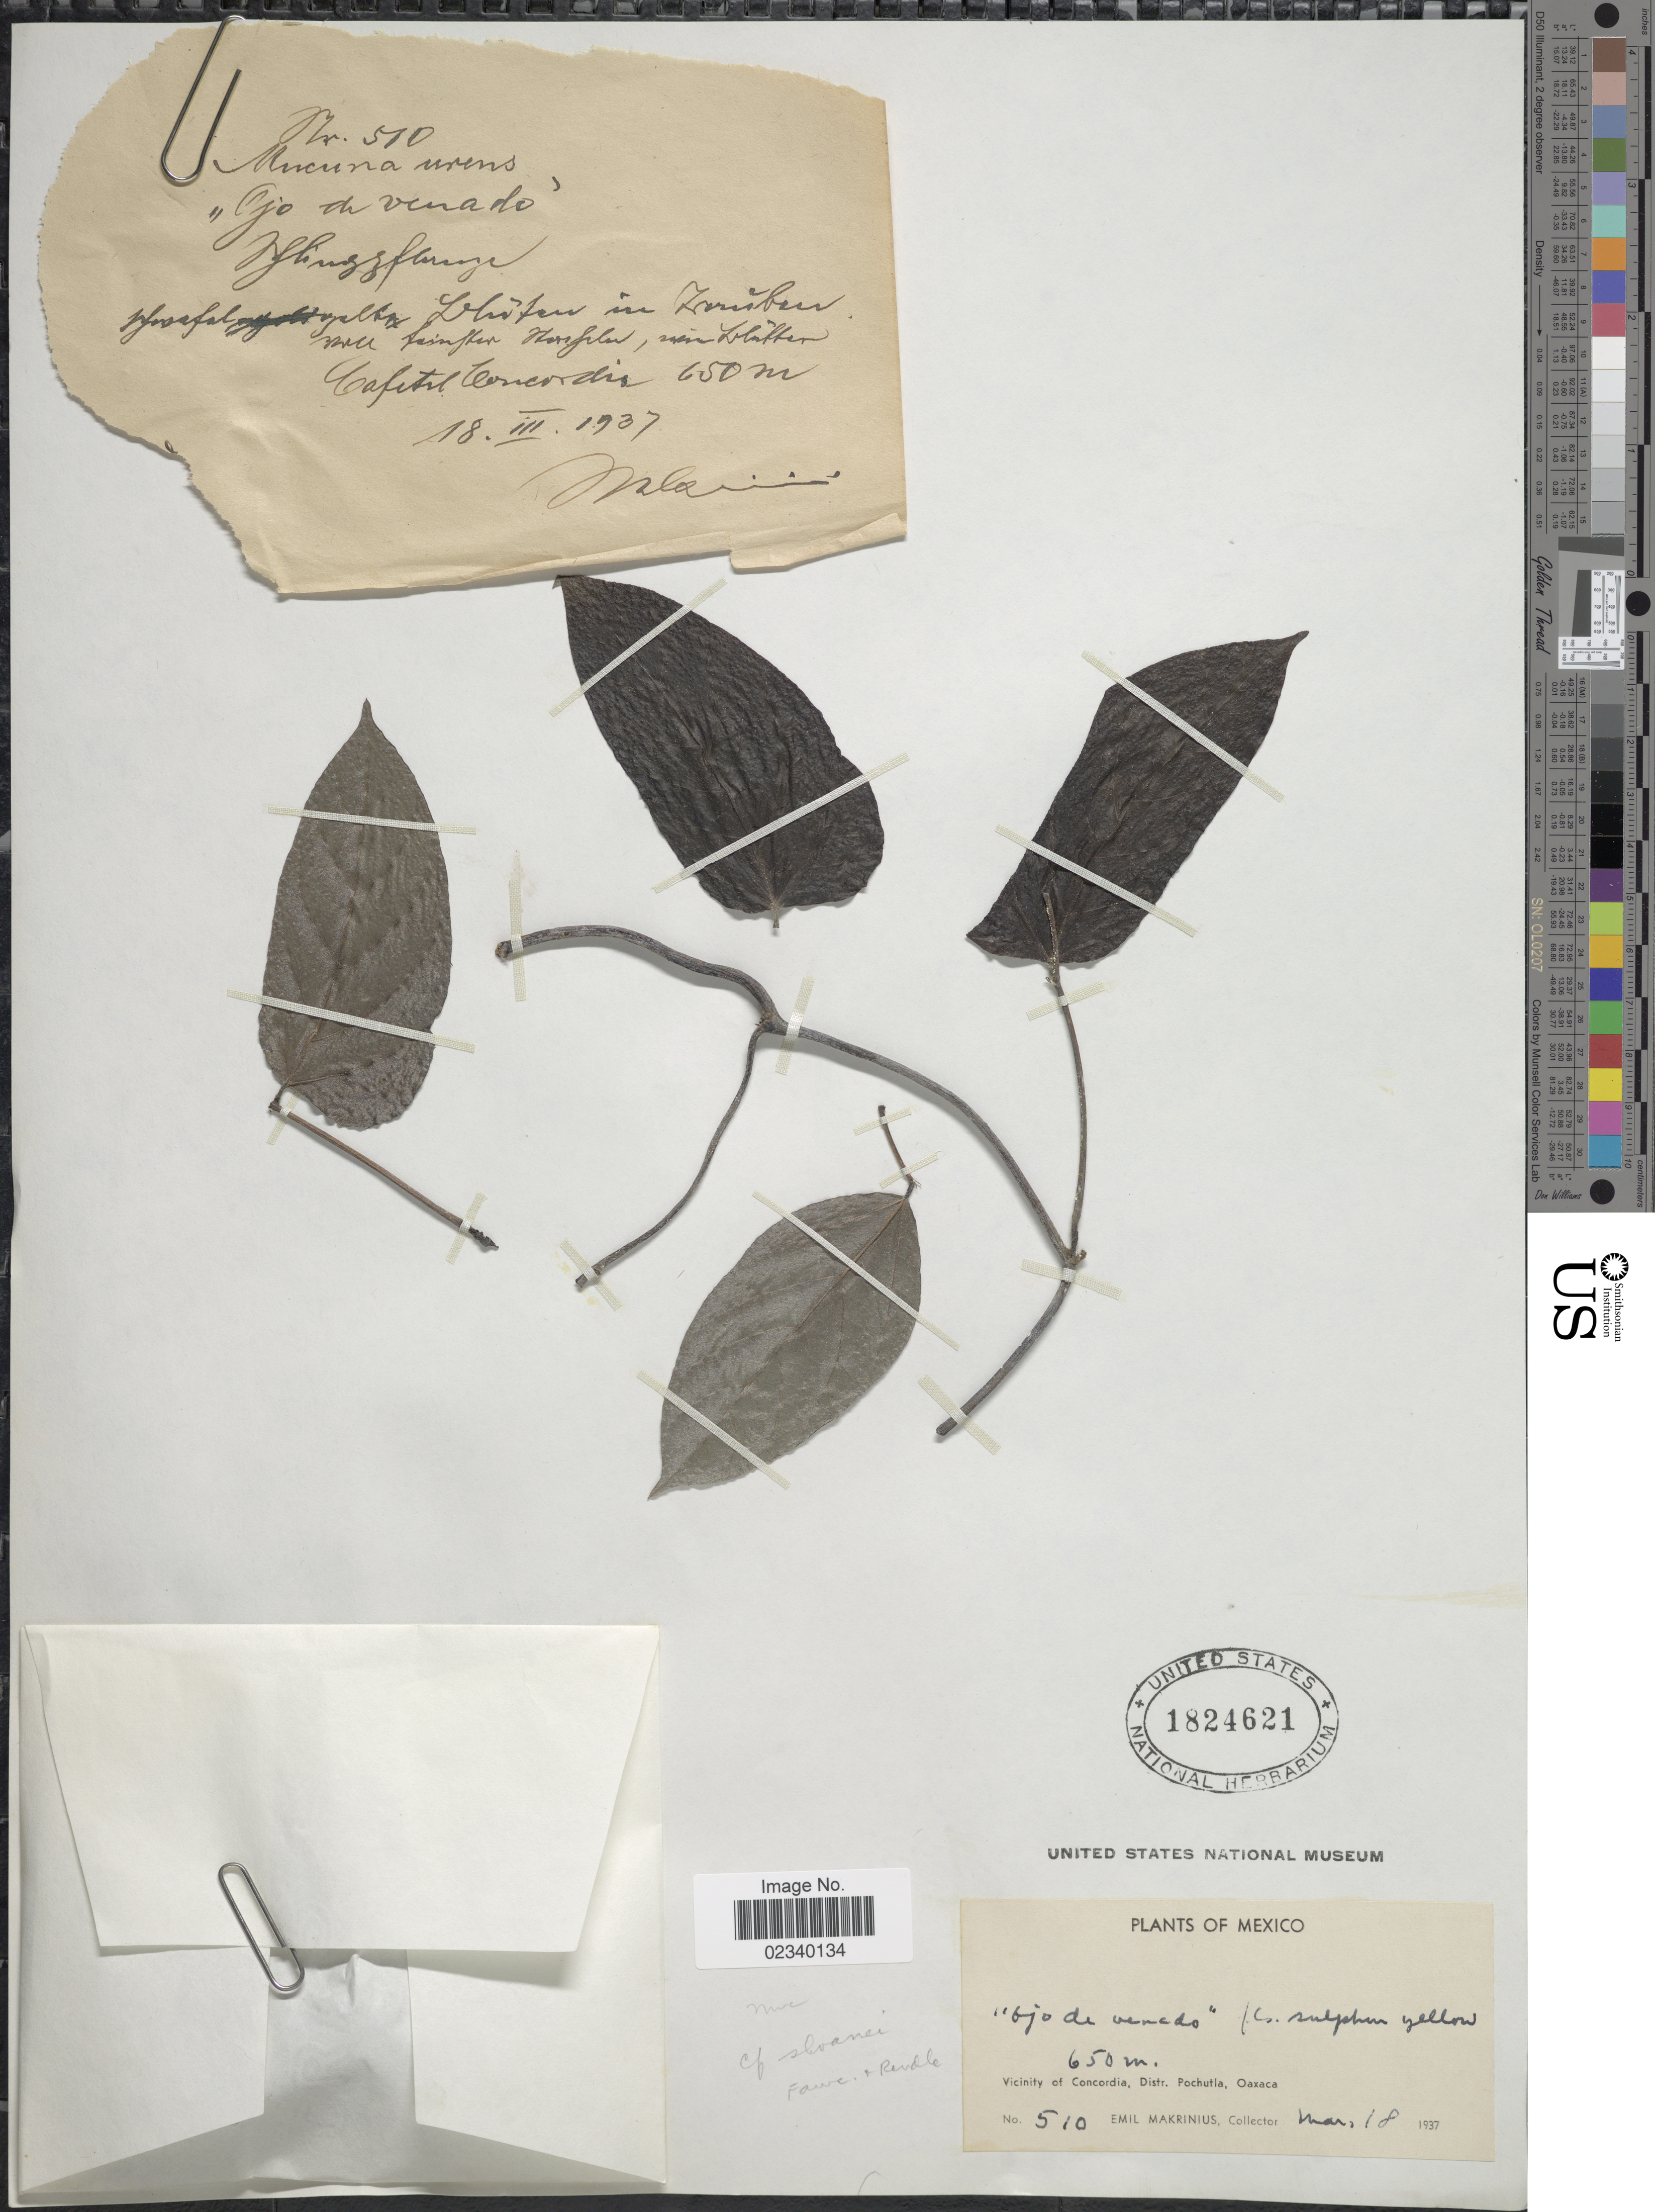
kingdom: Plantae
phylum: Tracheophyta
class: Magnoliopsida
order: Fabales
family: Fabaceae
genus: Mucuna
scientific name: Mucuna sloanei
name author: Fawc. & Rendle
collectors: E. Makrinius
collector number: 510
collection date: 1937-03-18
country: Mexico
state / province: Oaxaca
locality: Vicinity of Concordia, Distr. Pochutla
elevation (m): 650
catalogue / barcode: US 1824621